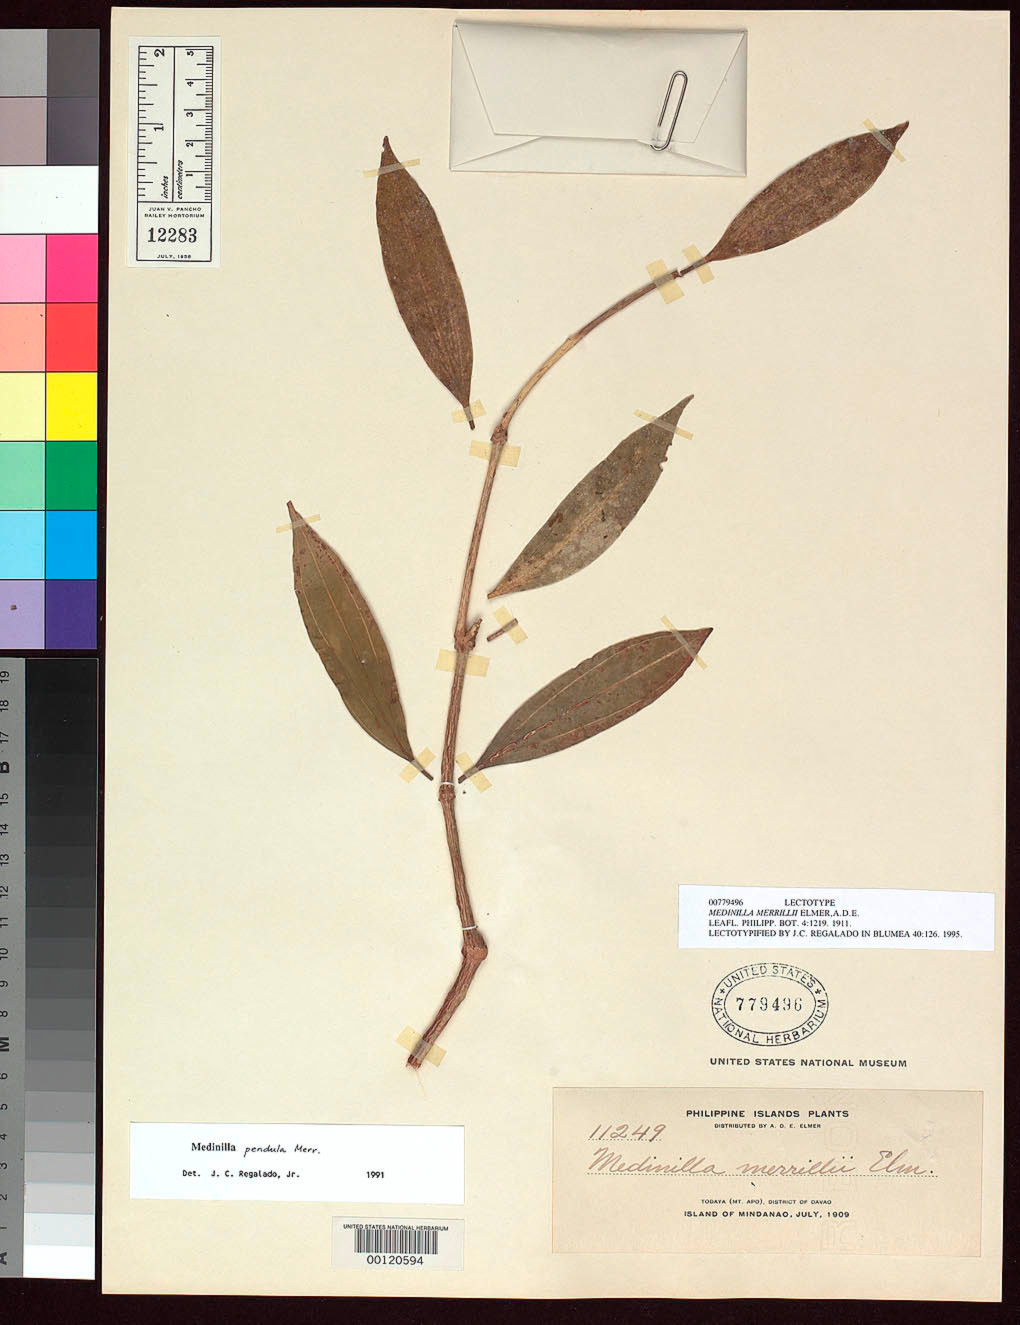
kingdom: Plantae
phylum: Tracheophyta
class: Magnoliopsida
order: Myrtales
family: Melastomataceae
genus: Medinilla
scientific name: Medinilla merrillii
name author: Elmer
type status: Lectotype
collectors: A. D. E. Elmer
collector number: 11249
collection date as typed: Jul 1909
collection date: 1909-07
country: Philippines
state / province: Davao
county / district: Davao del Sur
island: Mindanao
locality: Todaya, Mt. Apo.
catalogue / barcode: US 779496